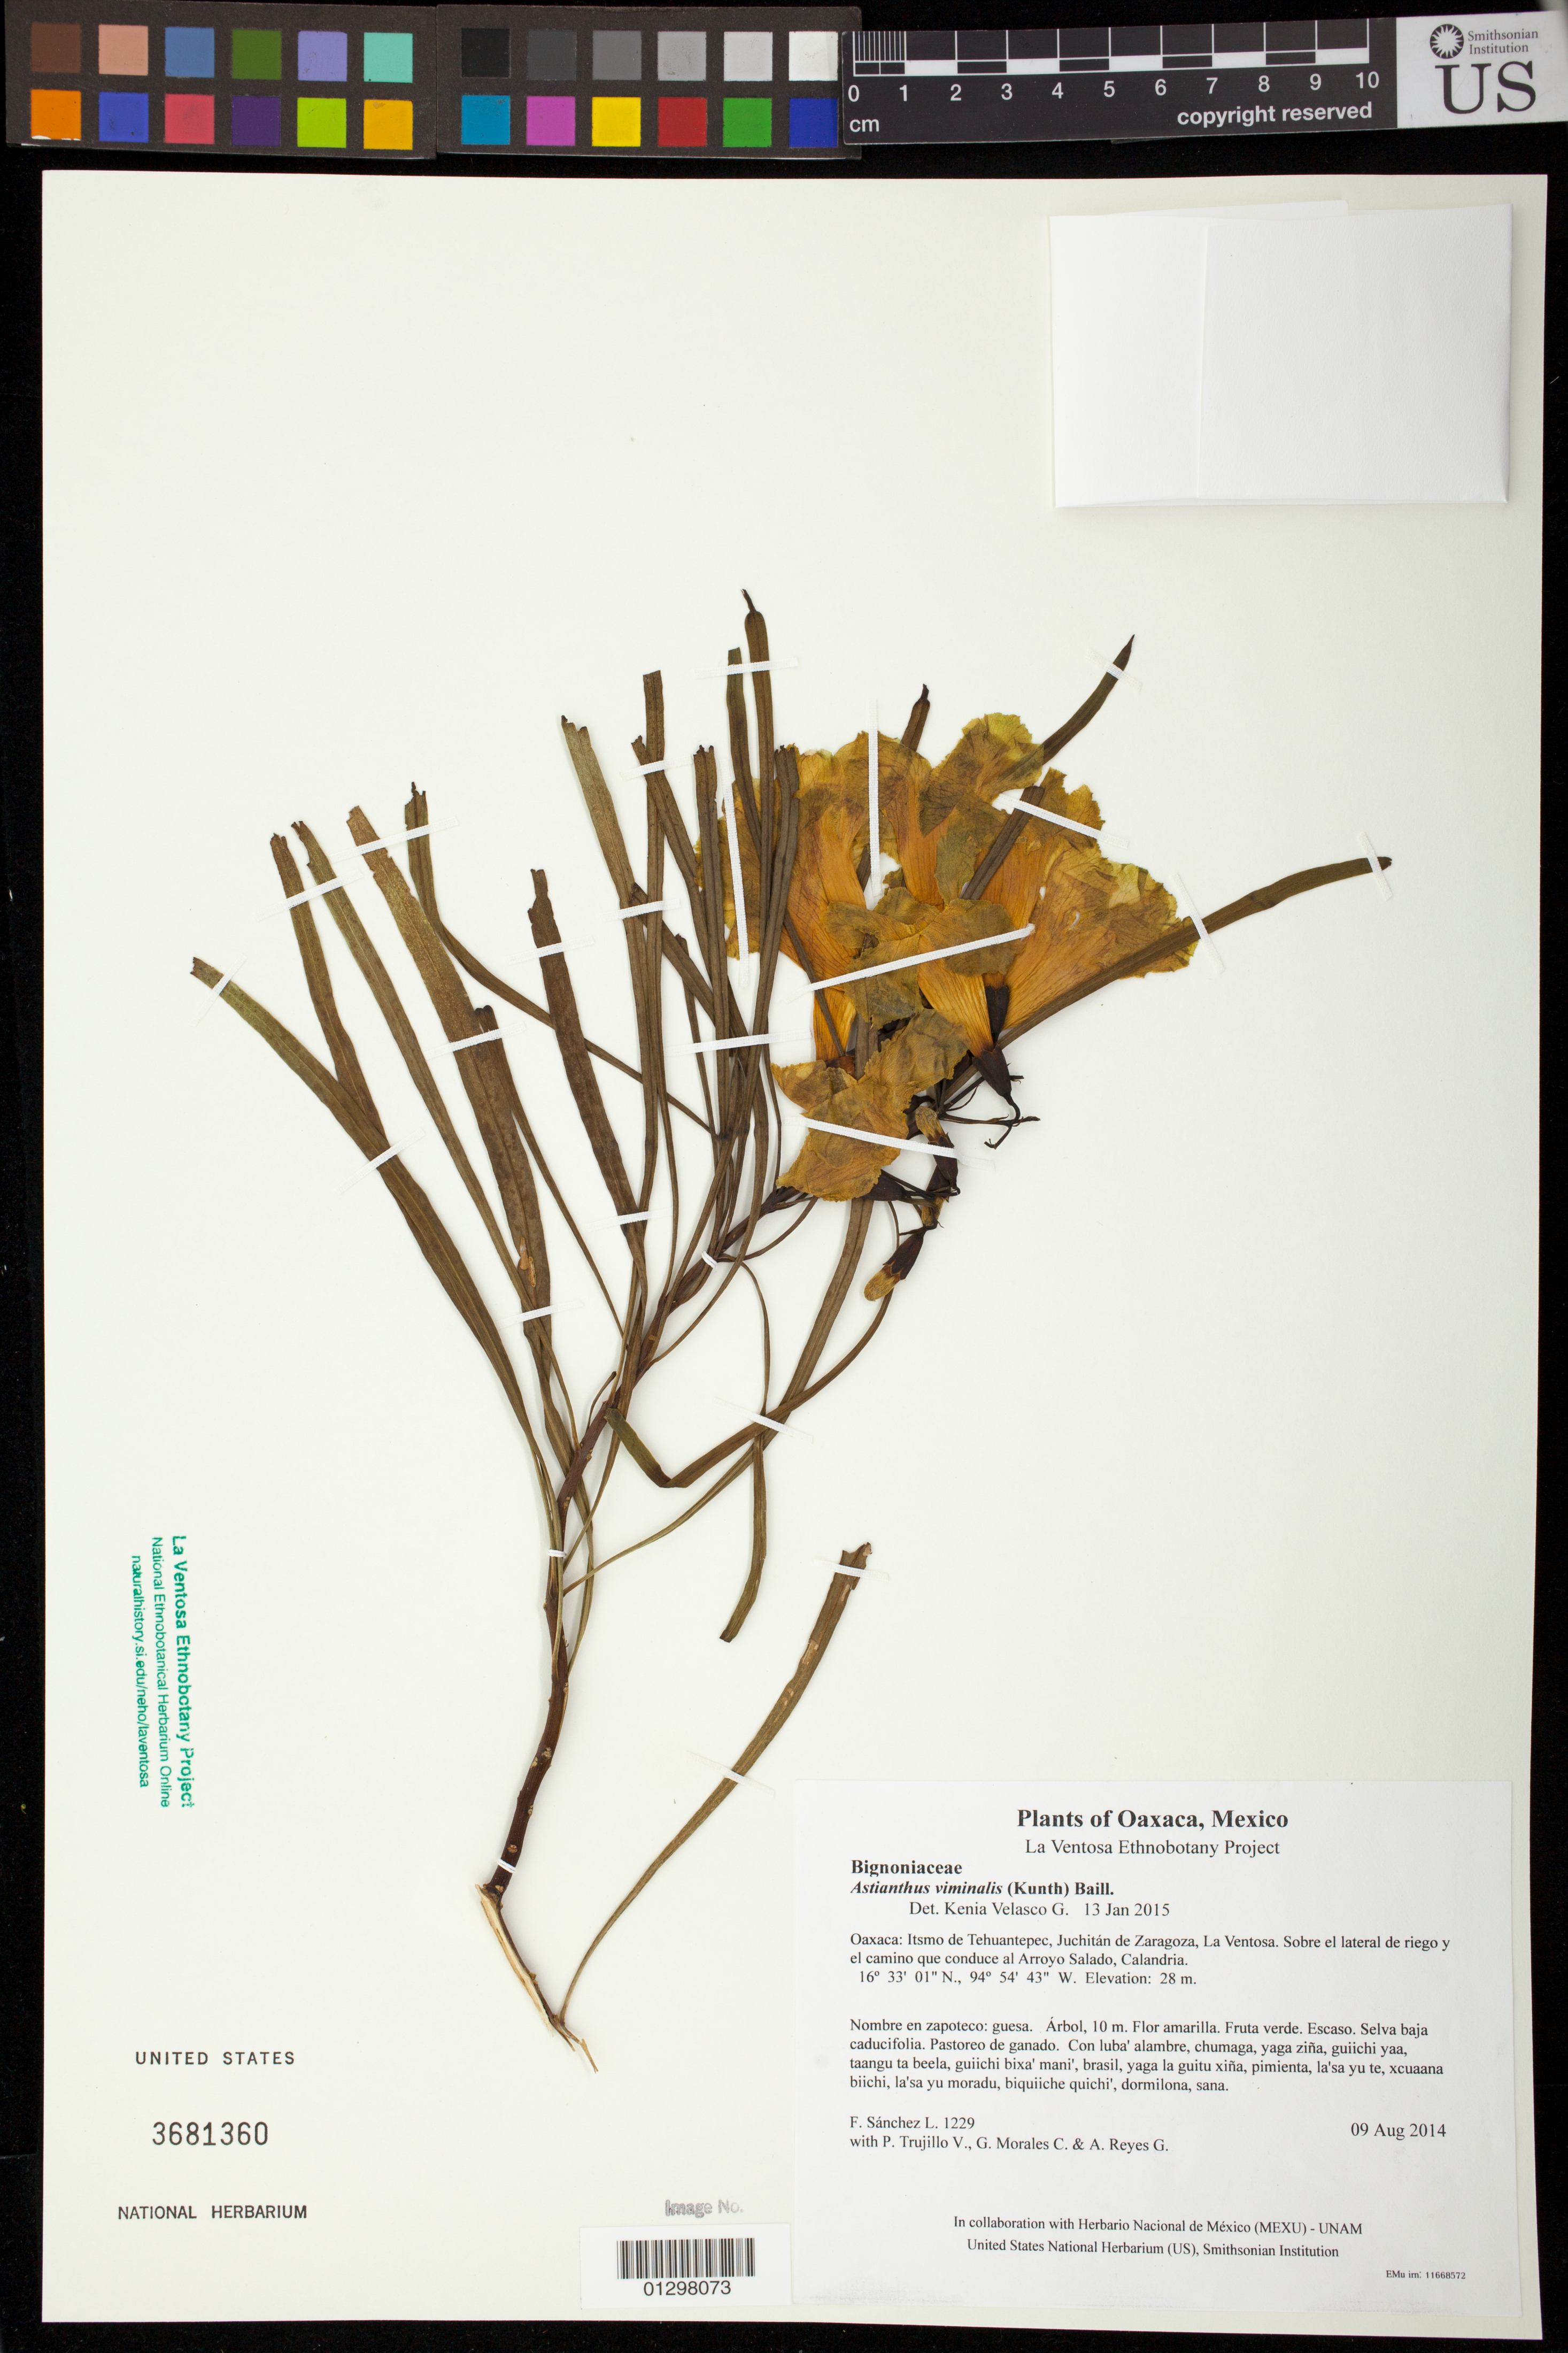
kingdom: Plantae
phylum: Tracheophyta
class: Magnoliopsida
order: Lamiales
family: Bignoniaceae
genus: Astianthus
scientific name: Astianthus viminalis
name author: (Kunth) Baill.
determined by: Velasco G., Kenia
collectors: F. Sánchez L., P. Trujillo V., G. Morales C. & A. Reyes G.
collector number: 1229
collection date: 2014-08-09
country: Mexico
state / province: Oaxaca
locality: Itsmo de Tehuantepec, Juchitán de Zaragoza, La Ventosa. Sobre el lateral de riego y el camino que conduce al Arroyo Salado, Calandria.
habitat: Selva baja caducifolia. Pastoreo de ganado.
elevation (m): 28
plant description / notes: MEXU, US; Yaga. 10 m. Guie' naguchi. Cuaananaxhi naga'. Huaxie'.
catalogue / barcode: US 3681360